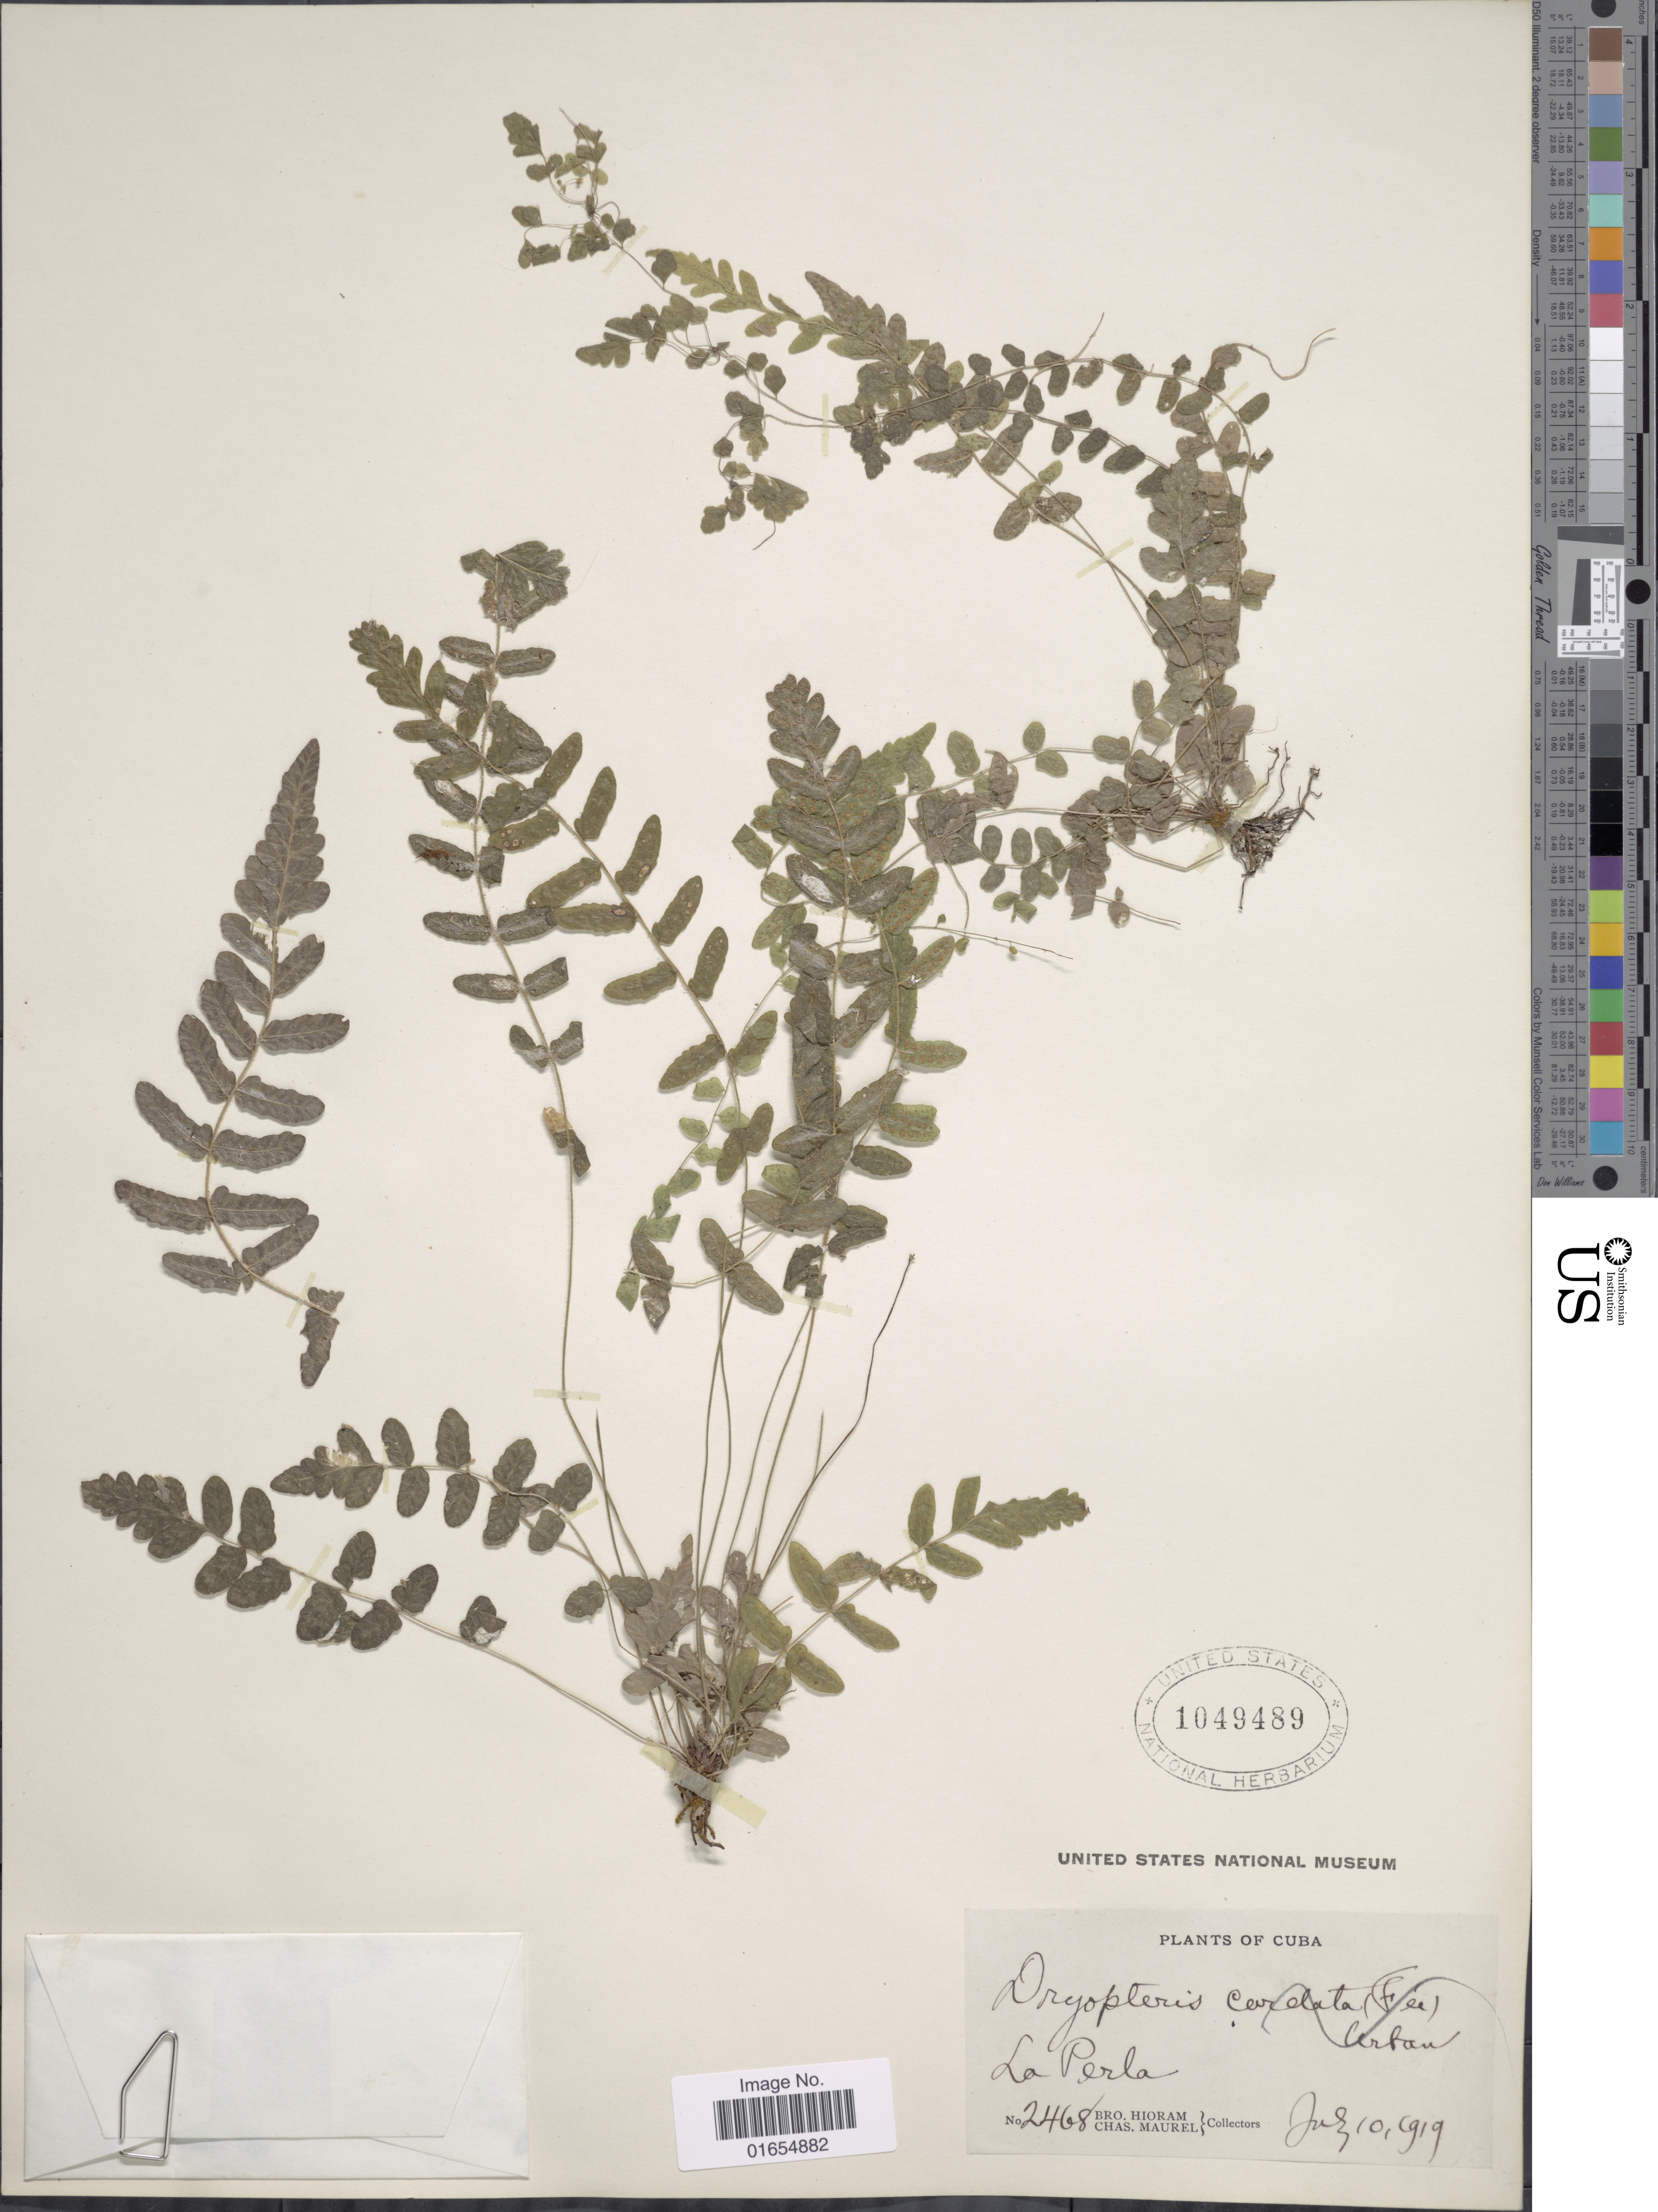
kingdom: Plantae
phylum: Tracheophyta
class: Polypodiopsida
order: Polypodiales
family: Thelypteridaceae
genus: Goniopteris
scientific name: Goniopteris reptans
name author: (J.F. Gmel.) C. Presl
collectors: Bro. Hioram & C. Maurel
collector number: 2468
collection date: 1919-07-10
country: Cuba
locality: La Perla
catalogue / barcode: US 1049489